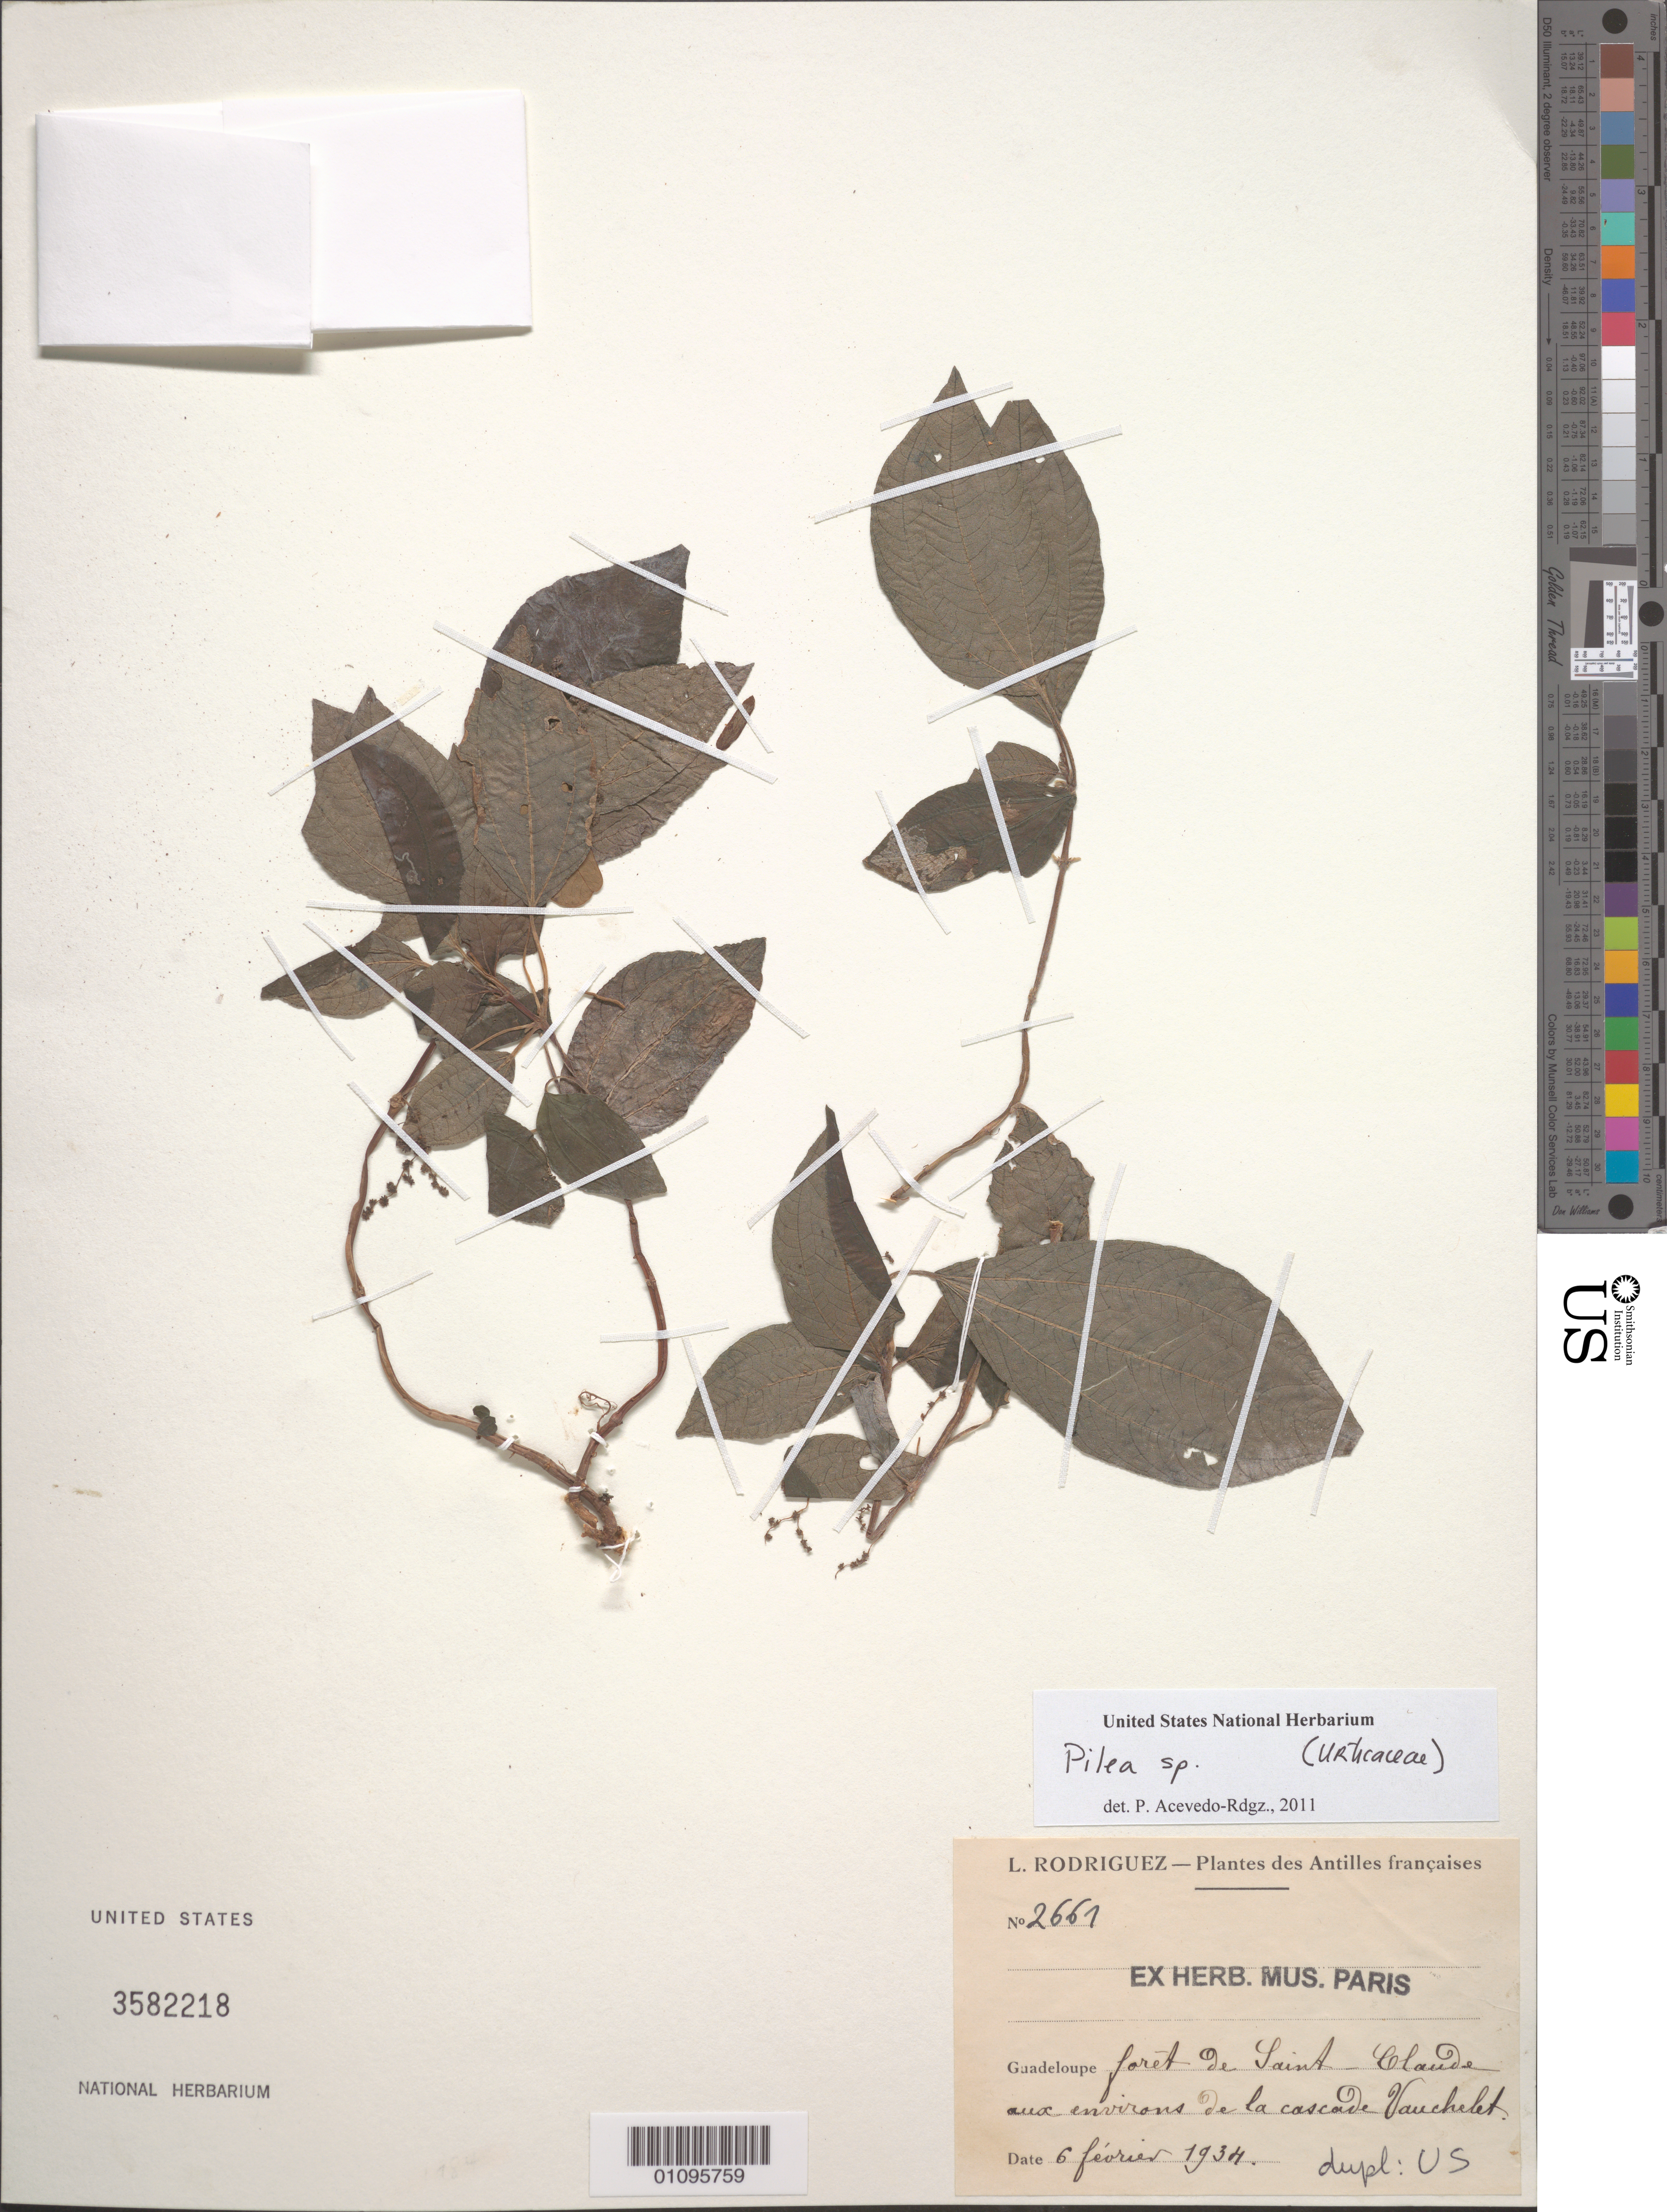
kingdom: Plantae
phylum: Tracheophyta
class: Magnoliopsida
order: Rosales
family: Urticaceae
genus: Pilea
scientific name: Pilea sp.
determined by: Acevedo-Rodríguez, P., (BOT), Smithsonian Institution - National Museum of Natural History (UNITED STATES)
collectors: L. Rodriguez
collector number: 2667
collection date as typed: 06 Feb 1934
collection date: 1934-02-06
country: Guadeloupe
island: Basse Terre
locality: Saint Claude, aux environs de la cascade Vauchelet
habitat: Forest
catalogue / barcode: US 3582218